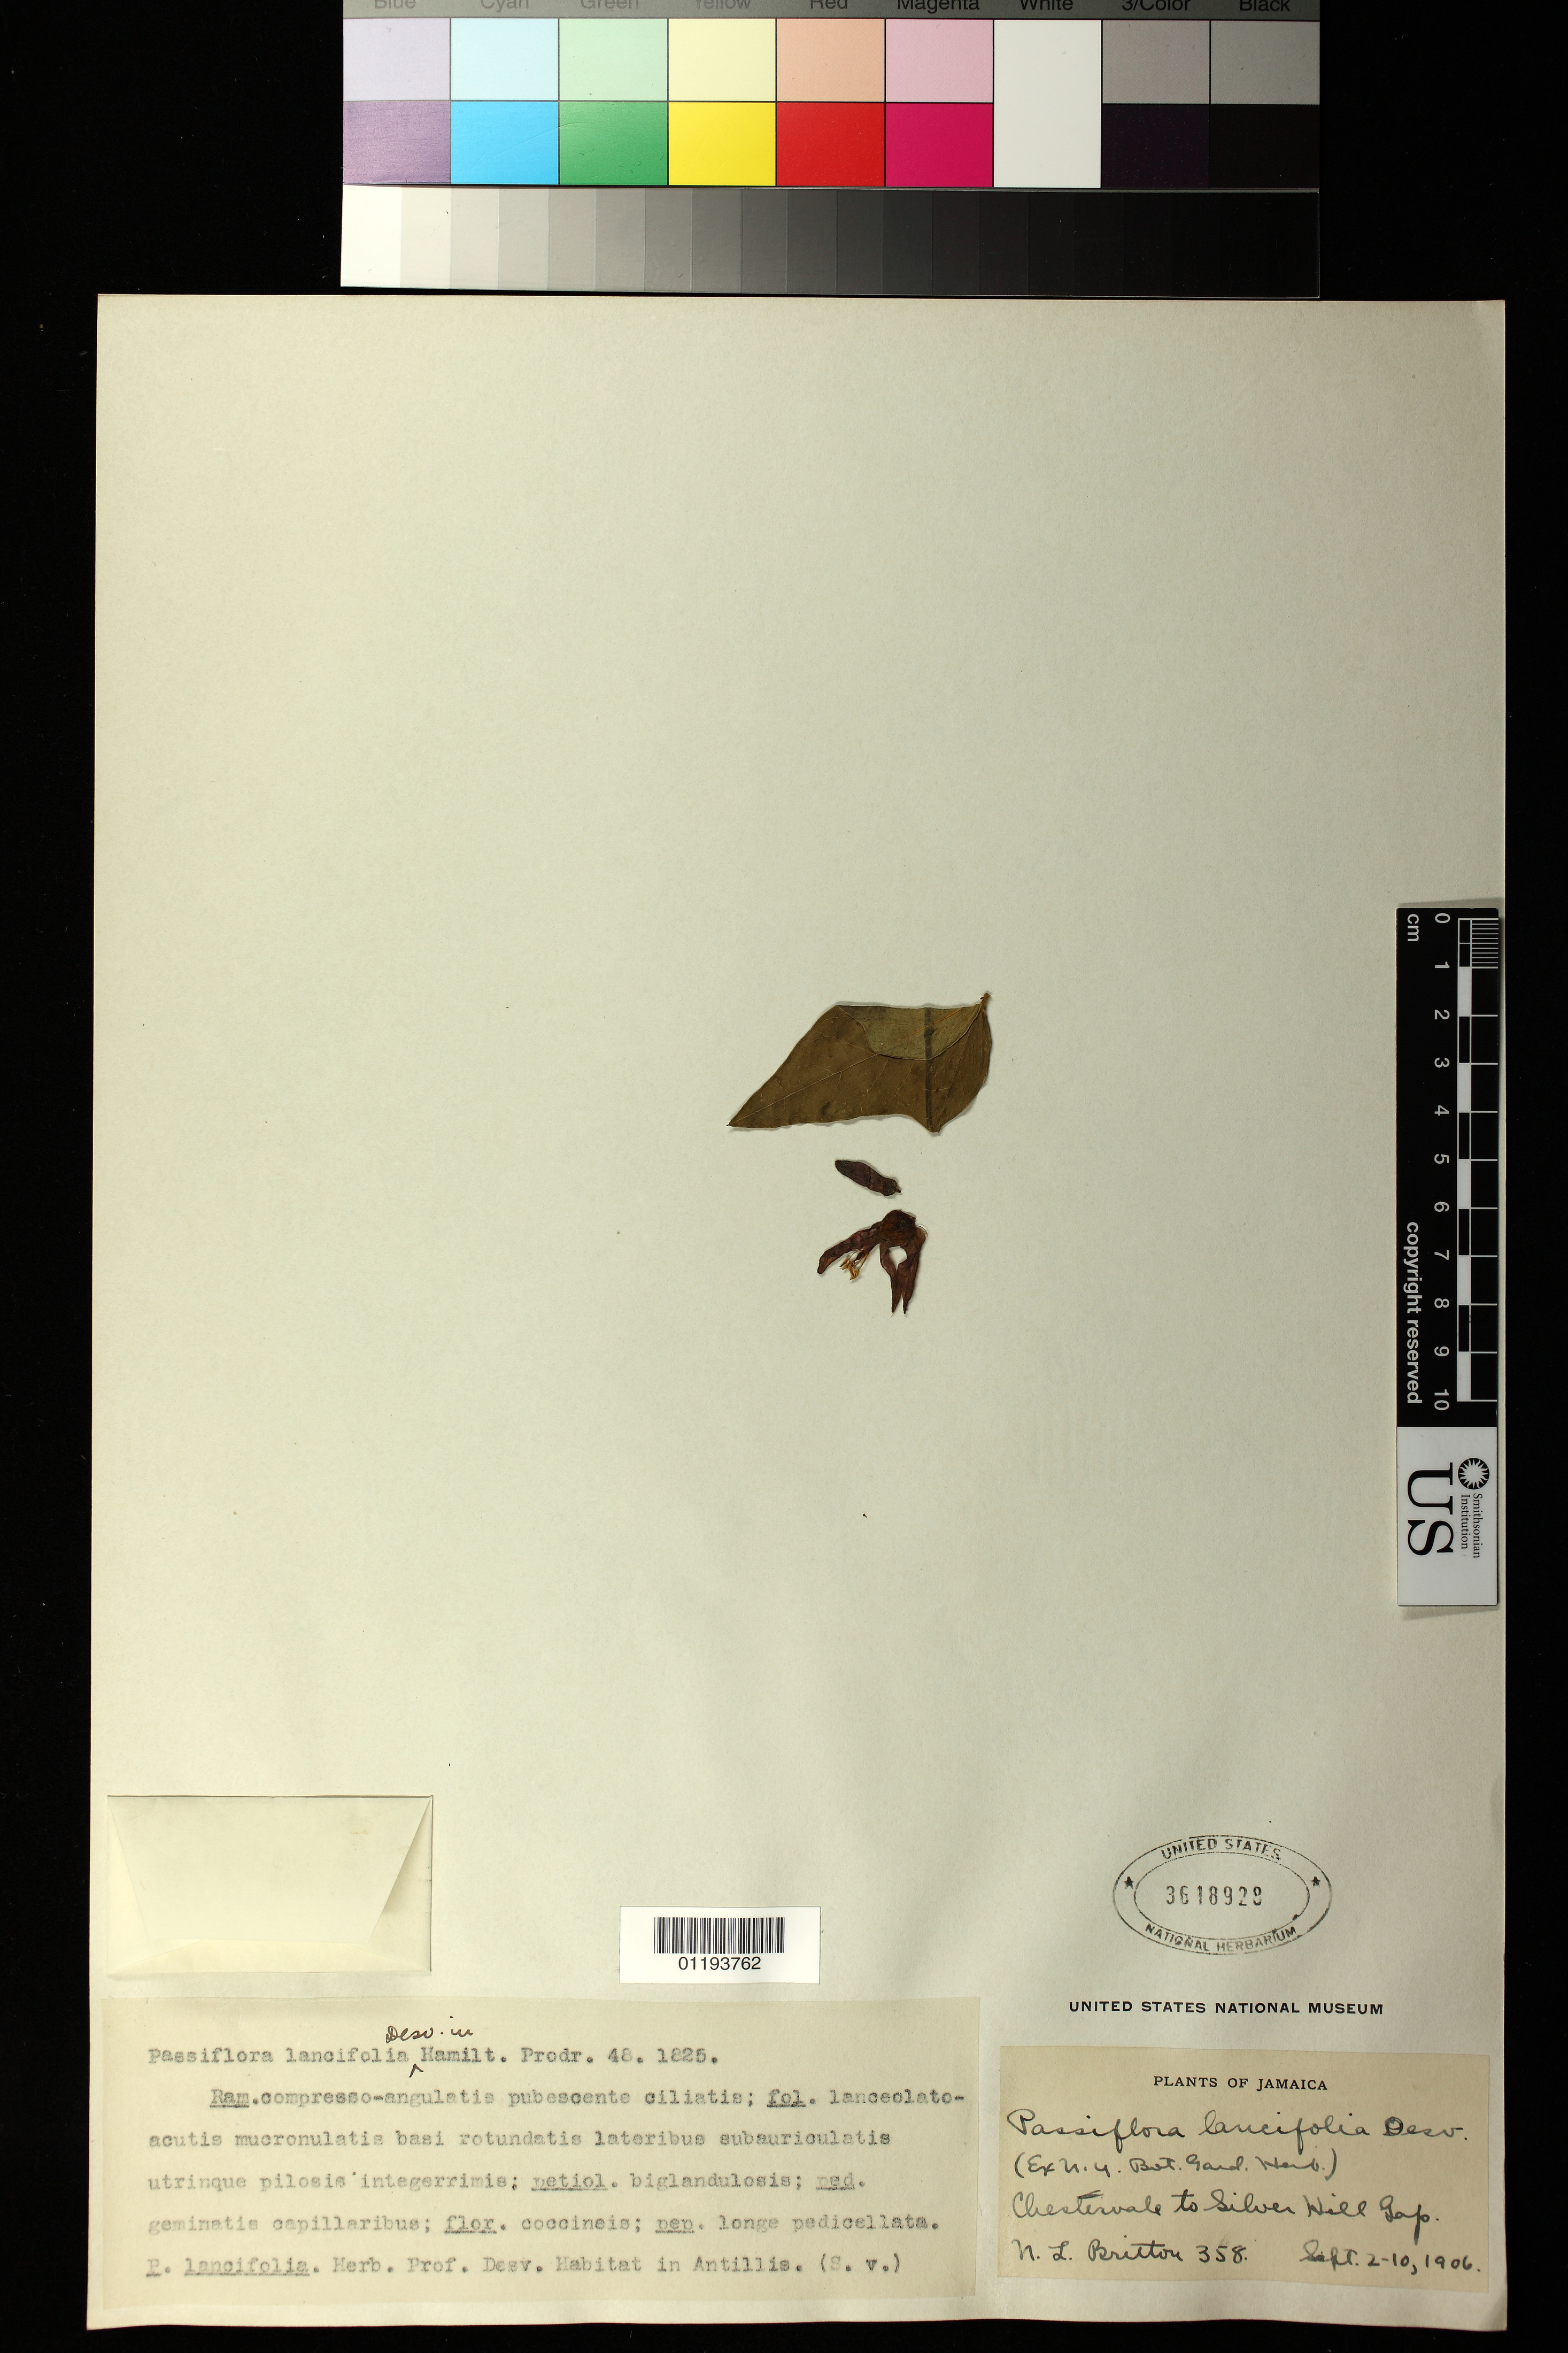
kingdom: Plantae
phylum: Tracheophyta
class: Magnoliopsida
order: Malpighiales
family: Passifloraceae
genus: Passiflora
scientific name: Passiflora lancifolia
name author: Desv. ex Ham.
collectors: N. Britton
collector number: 358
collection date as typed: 1906-09-02 1906-09-10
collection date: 1906-09-02/1906-09-10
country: Jamaica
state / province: Saint Andrew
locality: Chestervale to Silver Hill Gap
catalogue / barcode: US 3618928